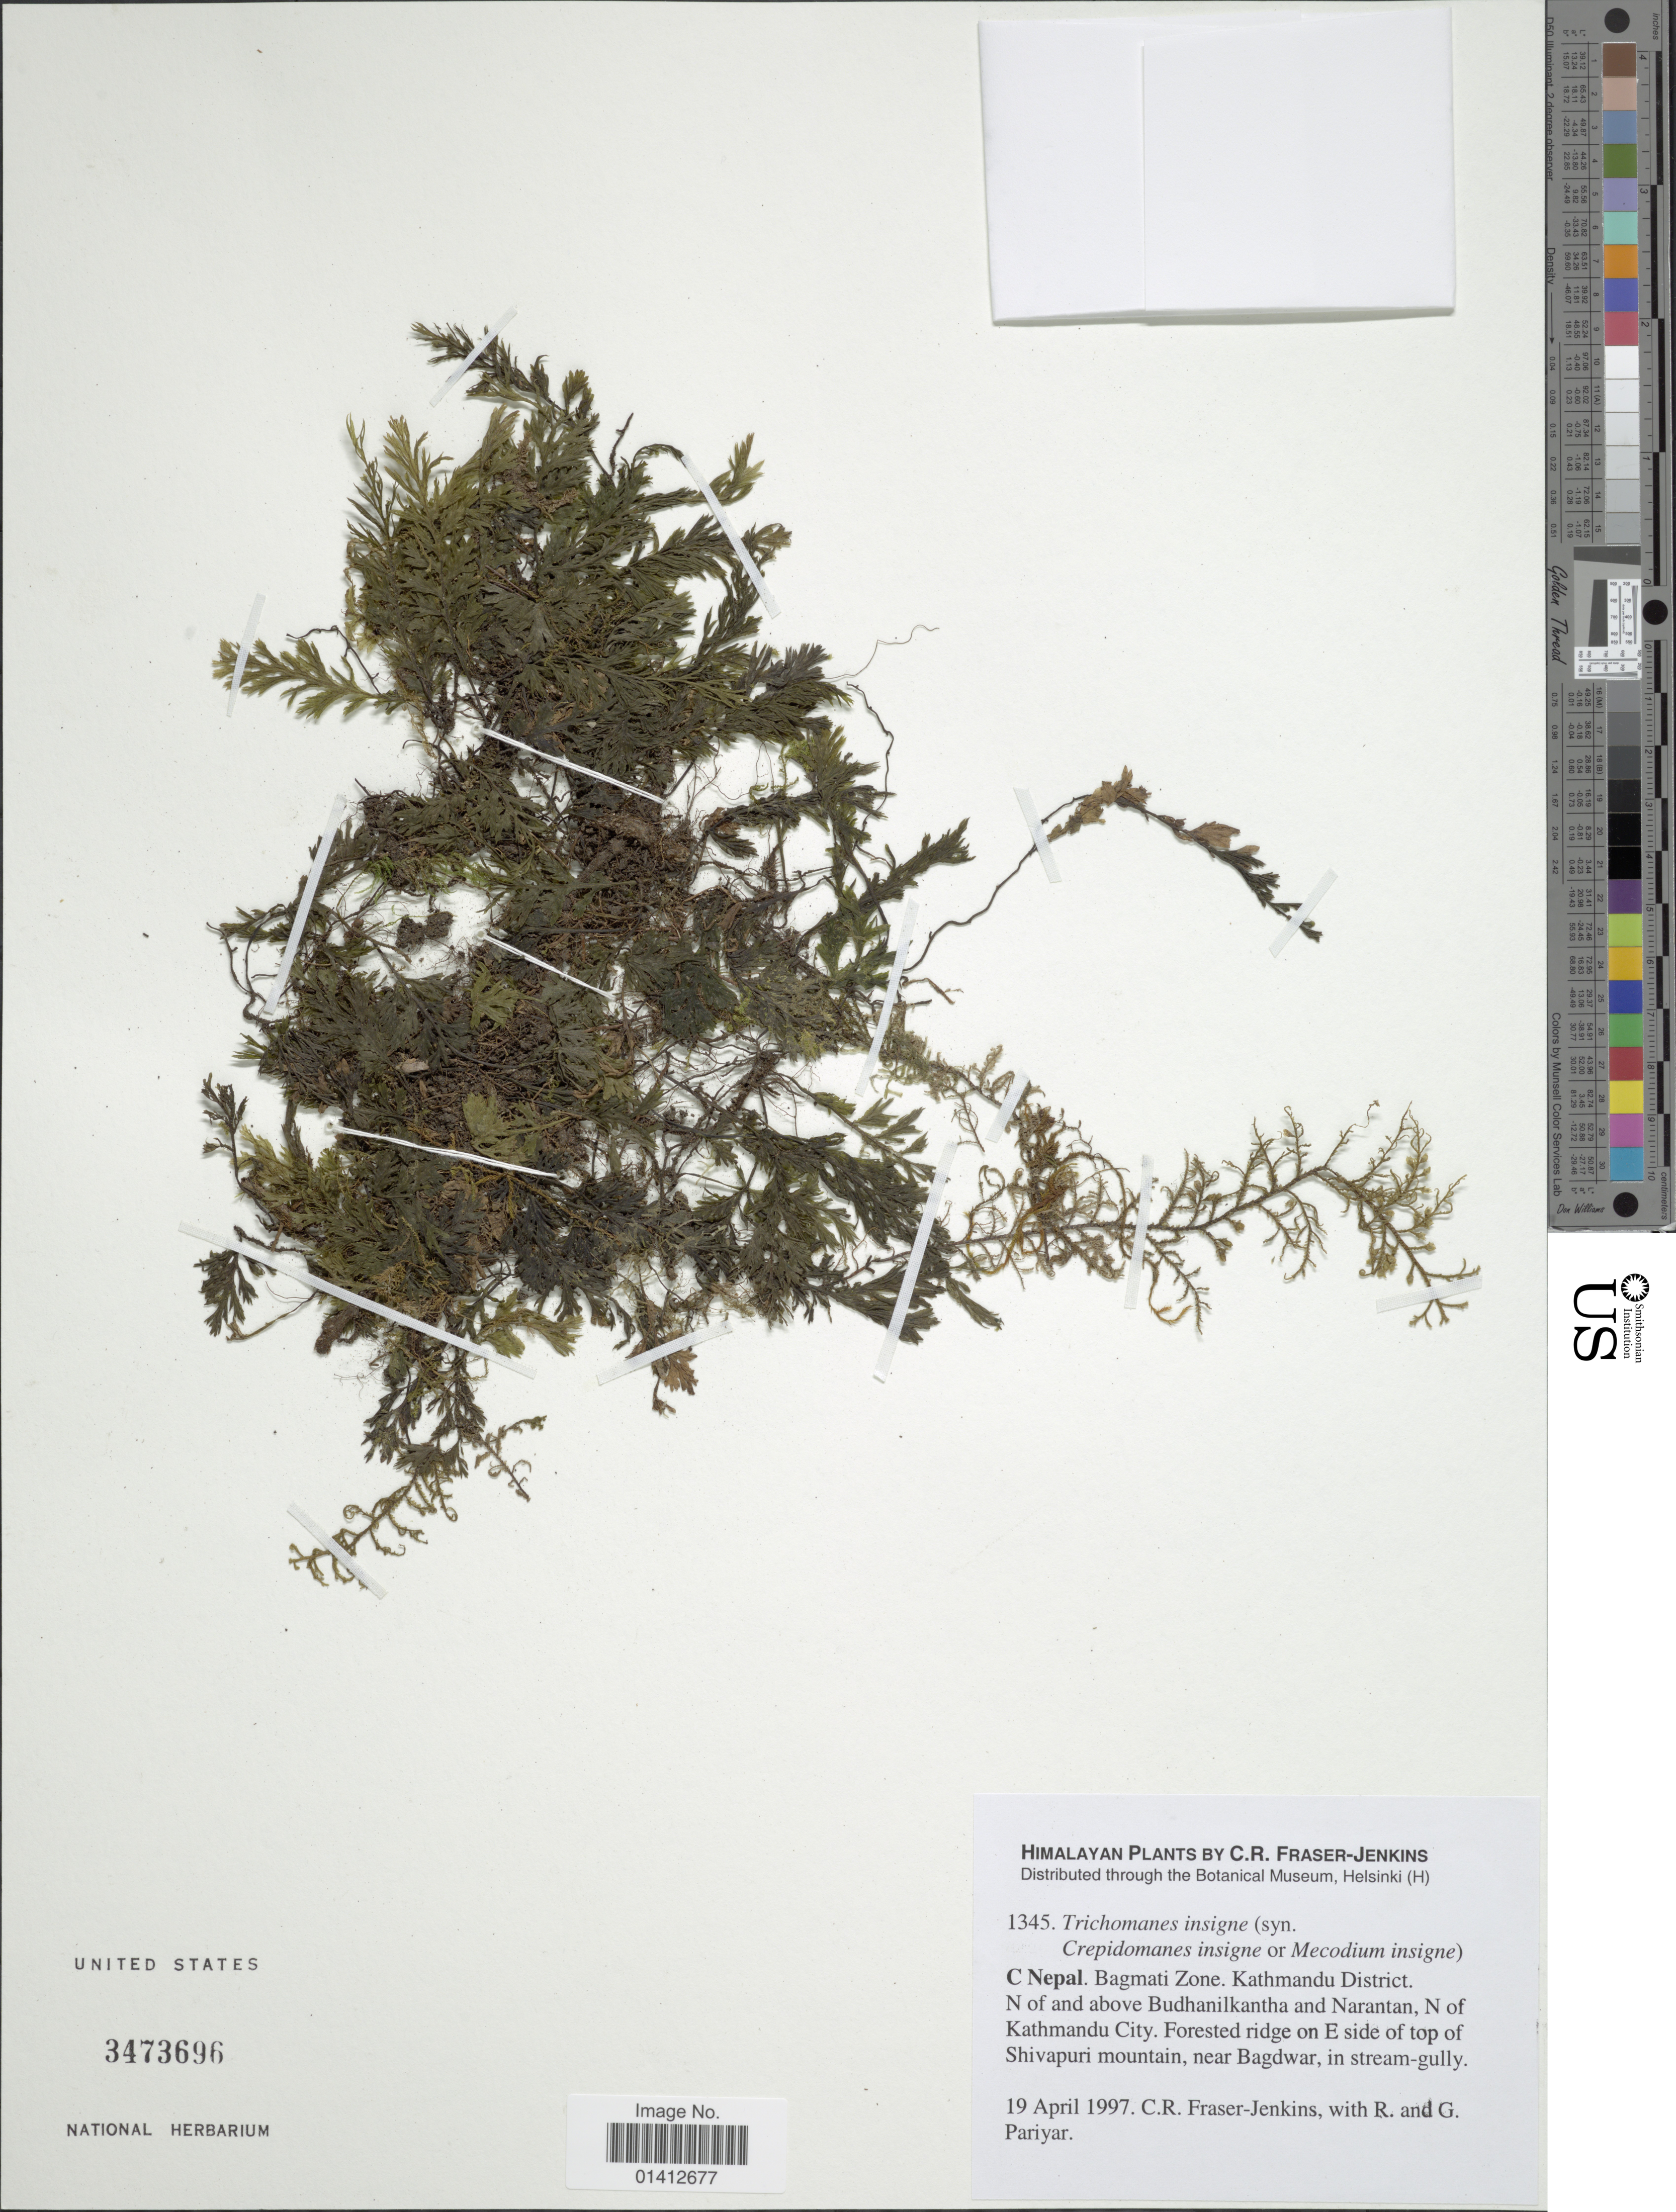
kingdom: Plantae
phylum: Tracheophyta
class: Polypodiopsida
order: Hymenophyllales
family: Hymenophyllaceae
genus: Crepidomanes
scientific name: Crepidomanes insigne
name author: (Bosch) C.X. Fu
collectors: C. R. Fraser-Jenkins, R. Pariyar & G. Pariyar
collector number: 1345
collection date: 1997-04-19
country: Nepal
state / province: Bagmati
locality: C Nepal. Bagmato Zone. Kathmandu District. N of and above Budhanikalantha and Narantan, N of Kathmandu City. Forested ridge on E side of top of Shivapuri mountain, near Bagdwar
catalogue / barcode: US 3473696